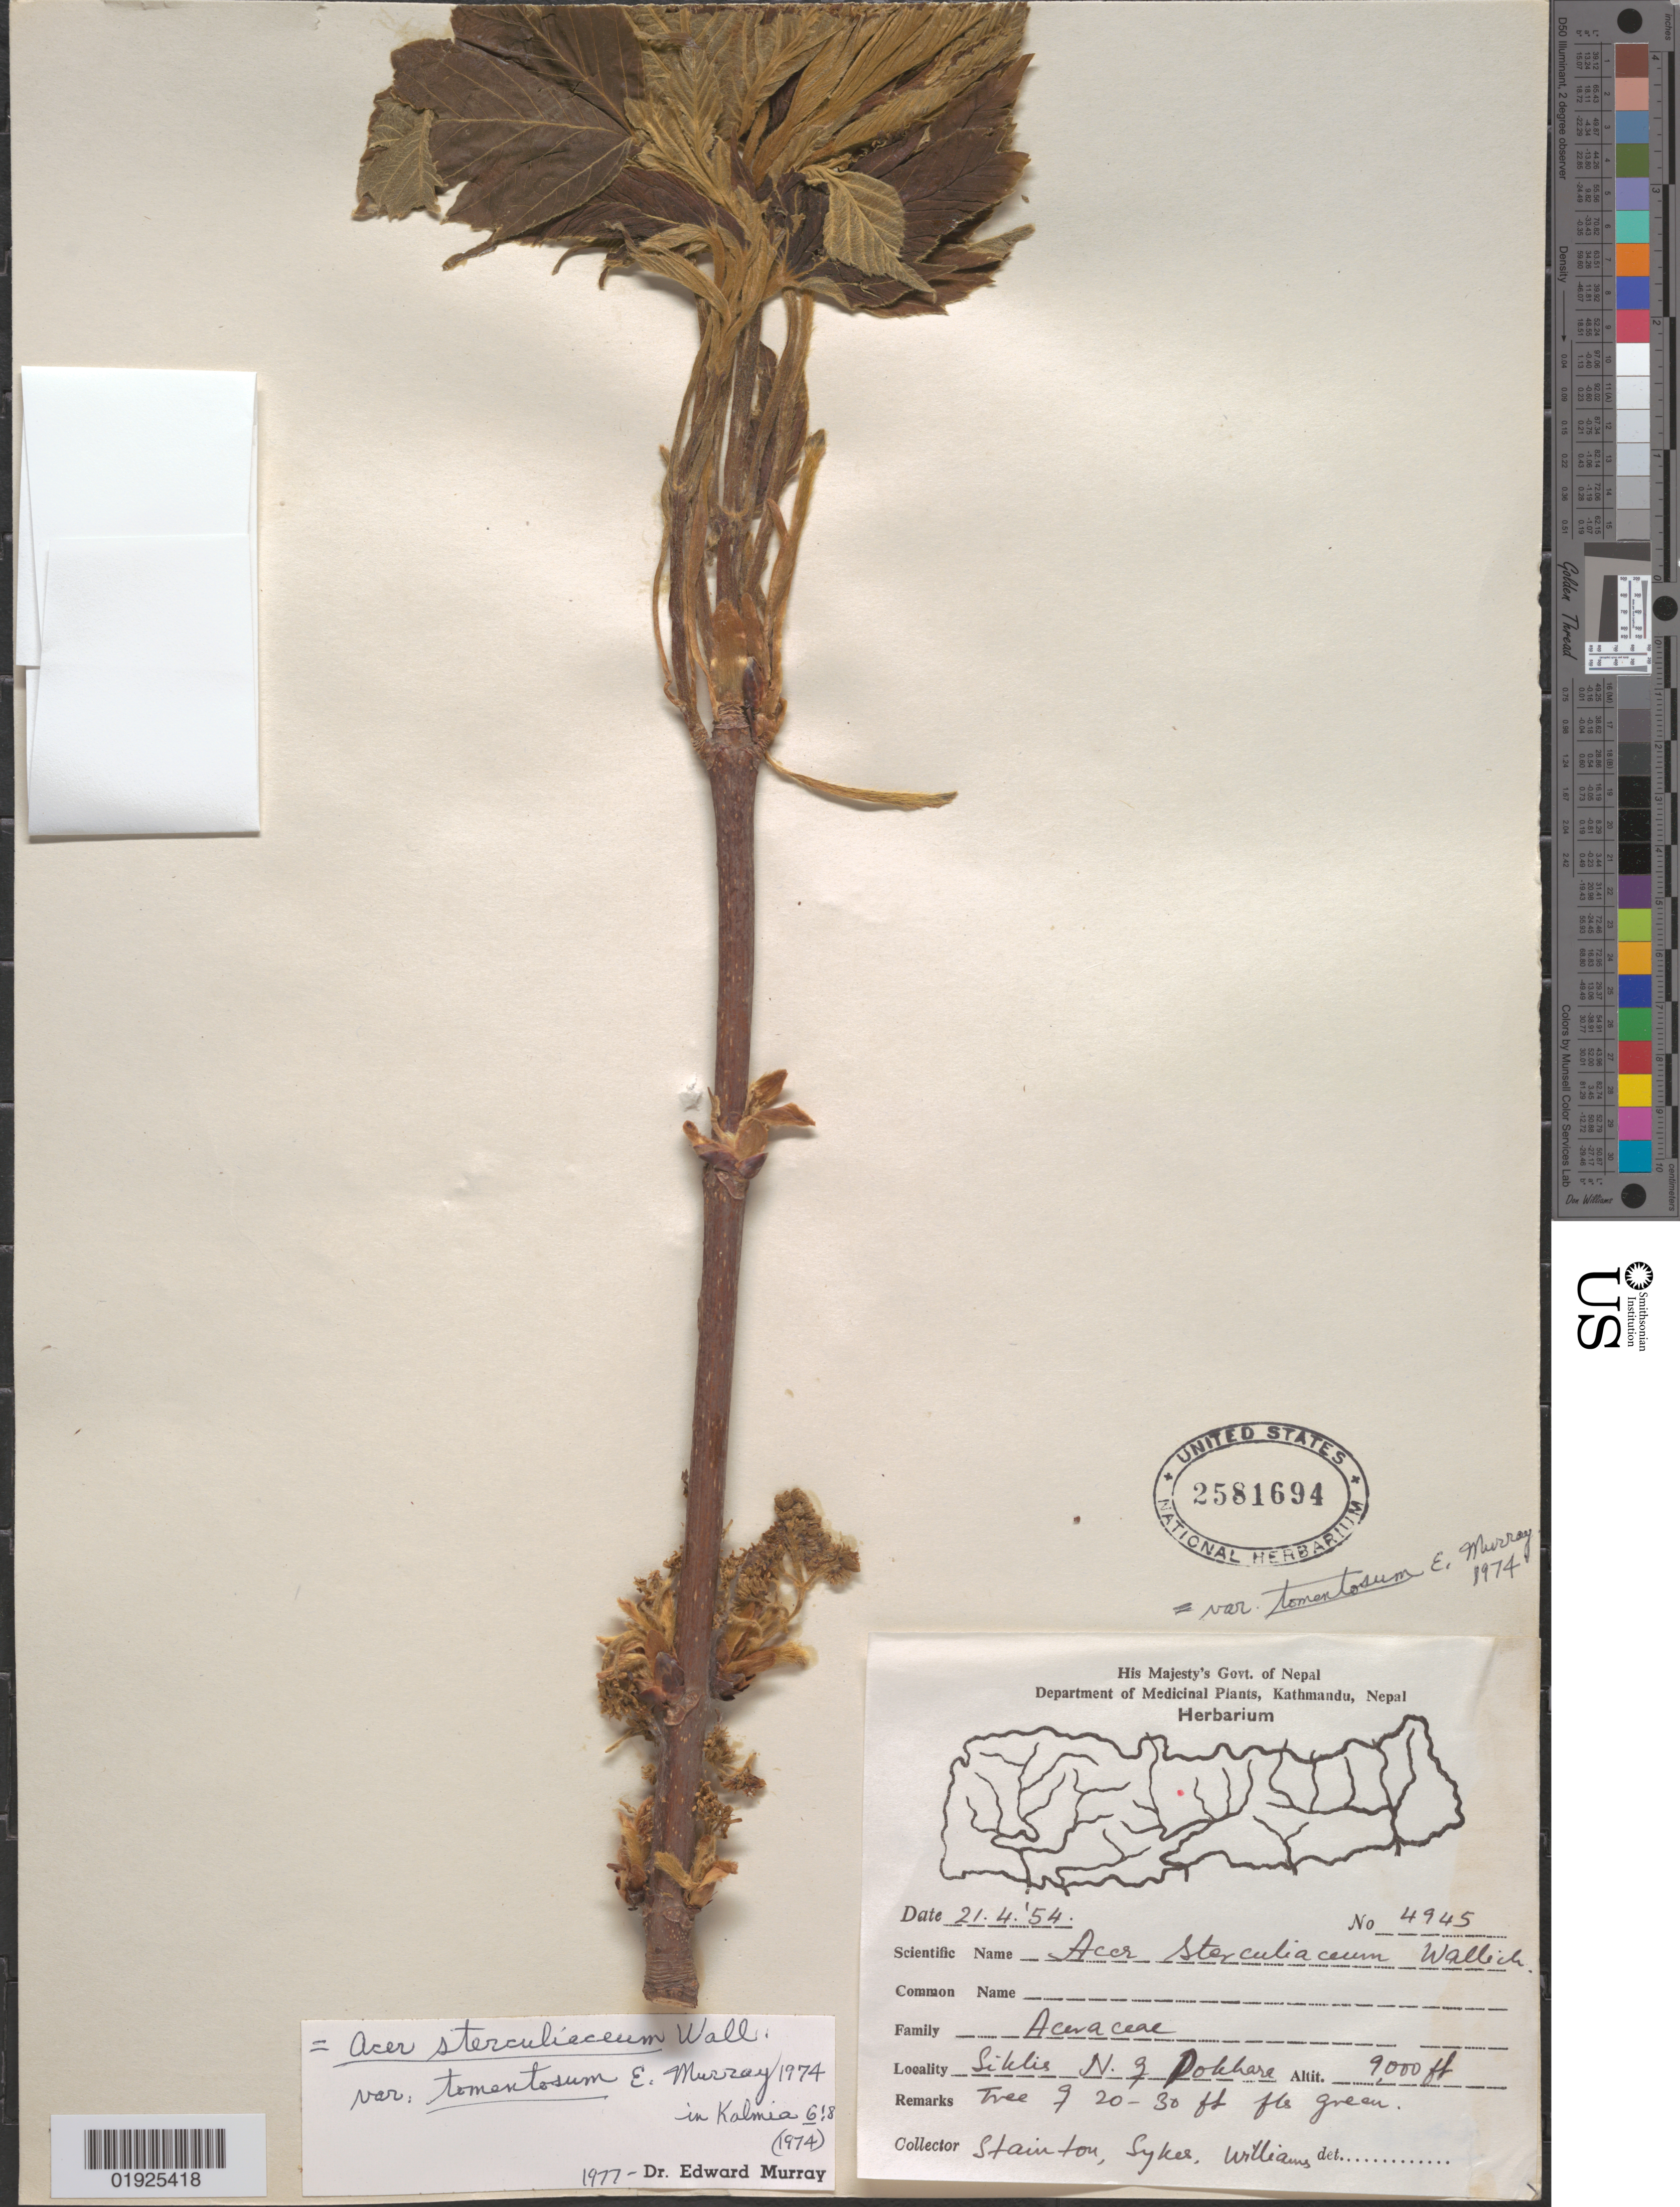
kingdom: Plantae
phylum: Tracheophyta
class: Magnoliopsida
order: Sapindales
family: Sapindaceae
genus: Acer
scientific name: Acer sterculiaceum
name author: Wall.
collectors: J. Stainton, W. R. Sykes & L. G. Williams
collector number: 4945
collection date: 1953-04-21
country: Nepal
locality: Siklis, N of Dobhara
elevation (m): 2743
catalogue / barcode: US 2581694